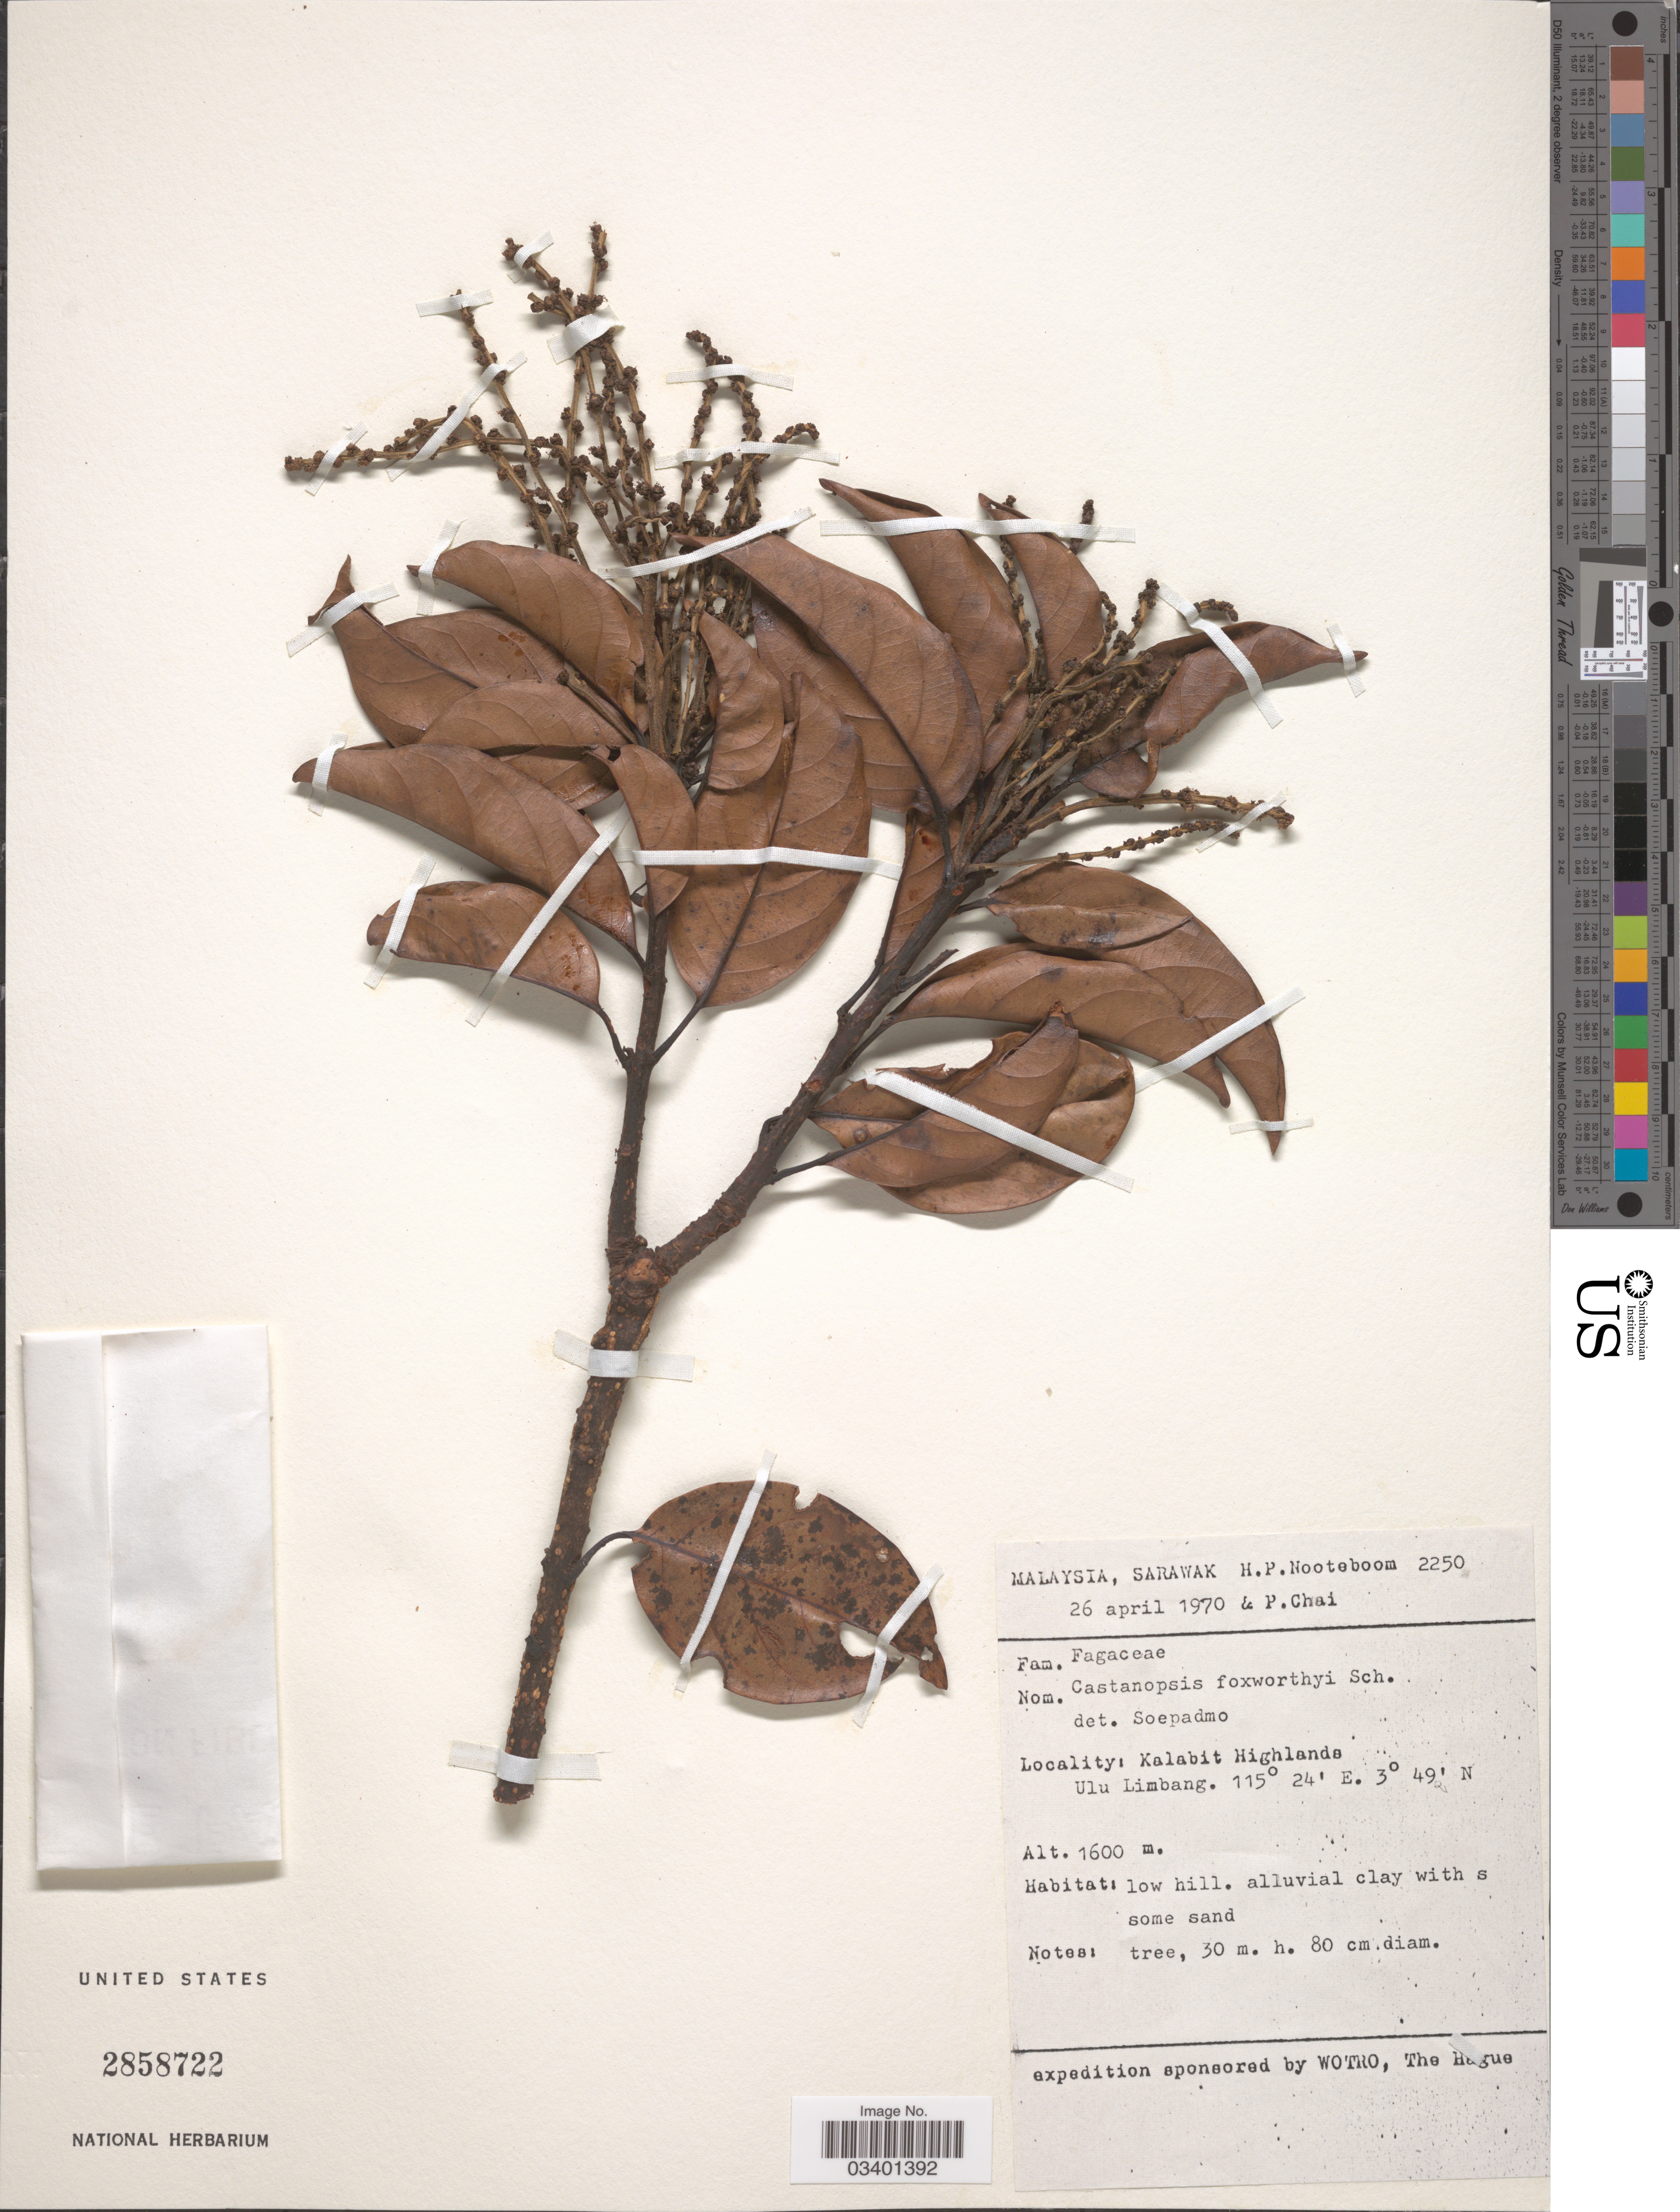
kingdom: Plantae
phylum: Tracheophyta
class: Magnoliopsida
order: Fagales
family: Fagaceae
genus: Castanopsis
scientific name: Castanopsis foxworthyi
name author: Schottky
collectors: H. P. Nooteboom & P. Chai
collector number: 2250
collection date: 1970-04-26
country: Malaysia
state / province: Sarawak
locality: Kalabit Highlands. Ulu Limbang.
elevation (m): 1600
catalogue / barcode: US 2858722